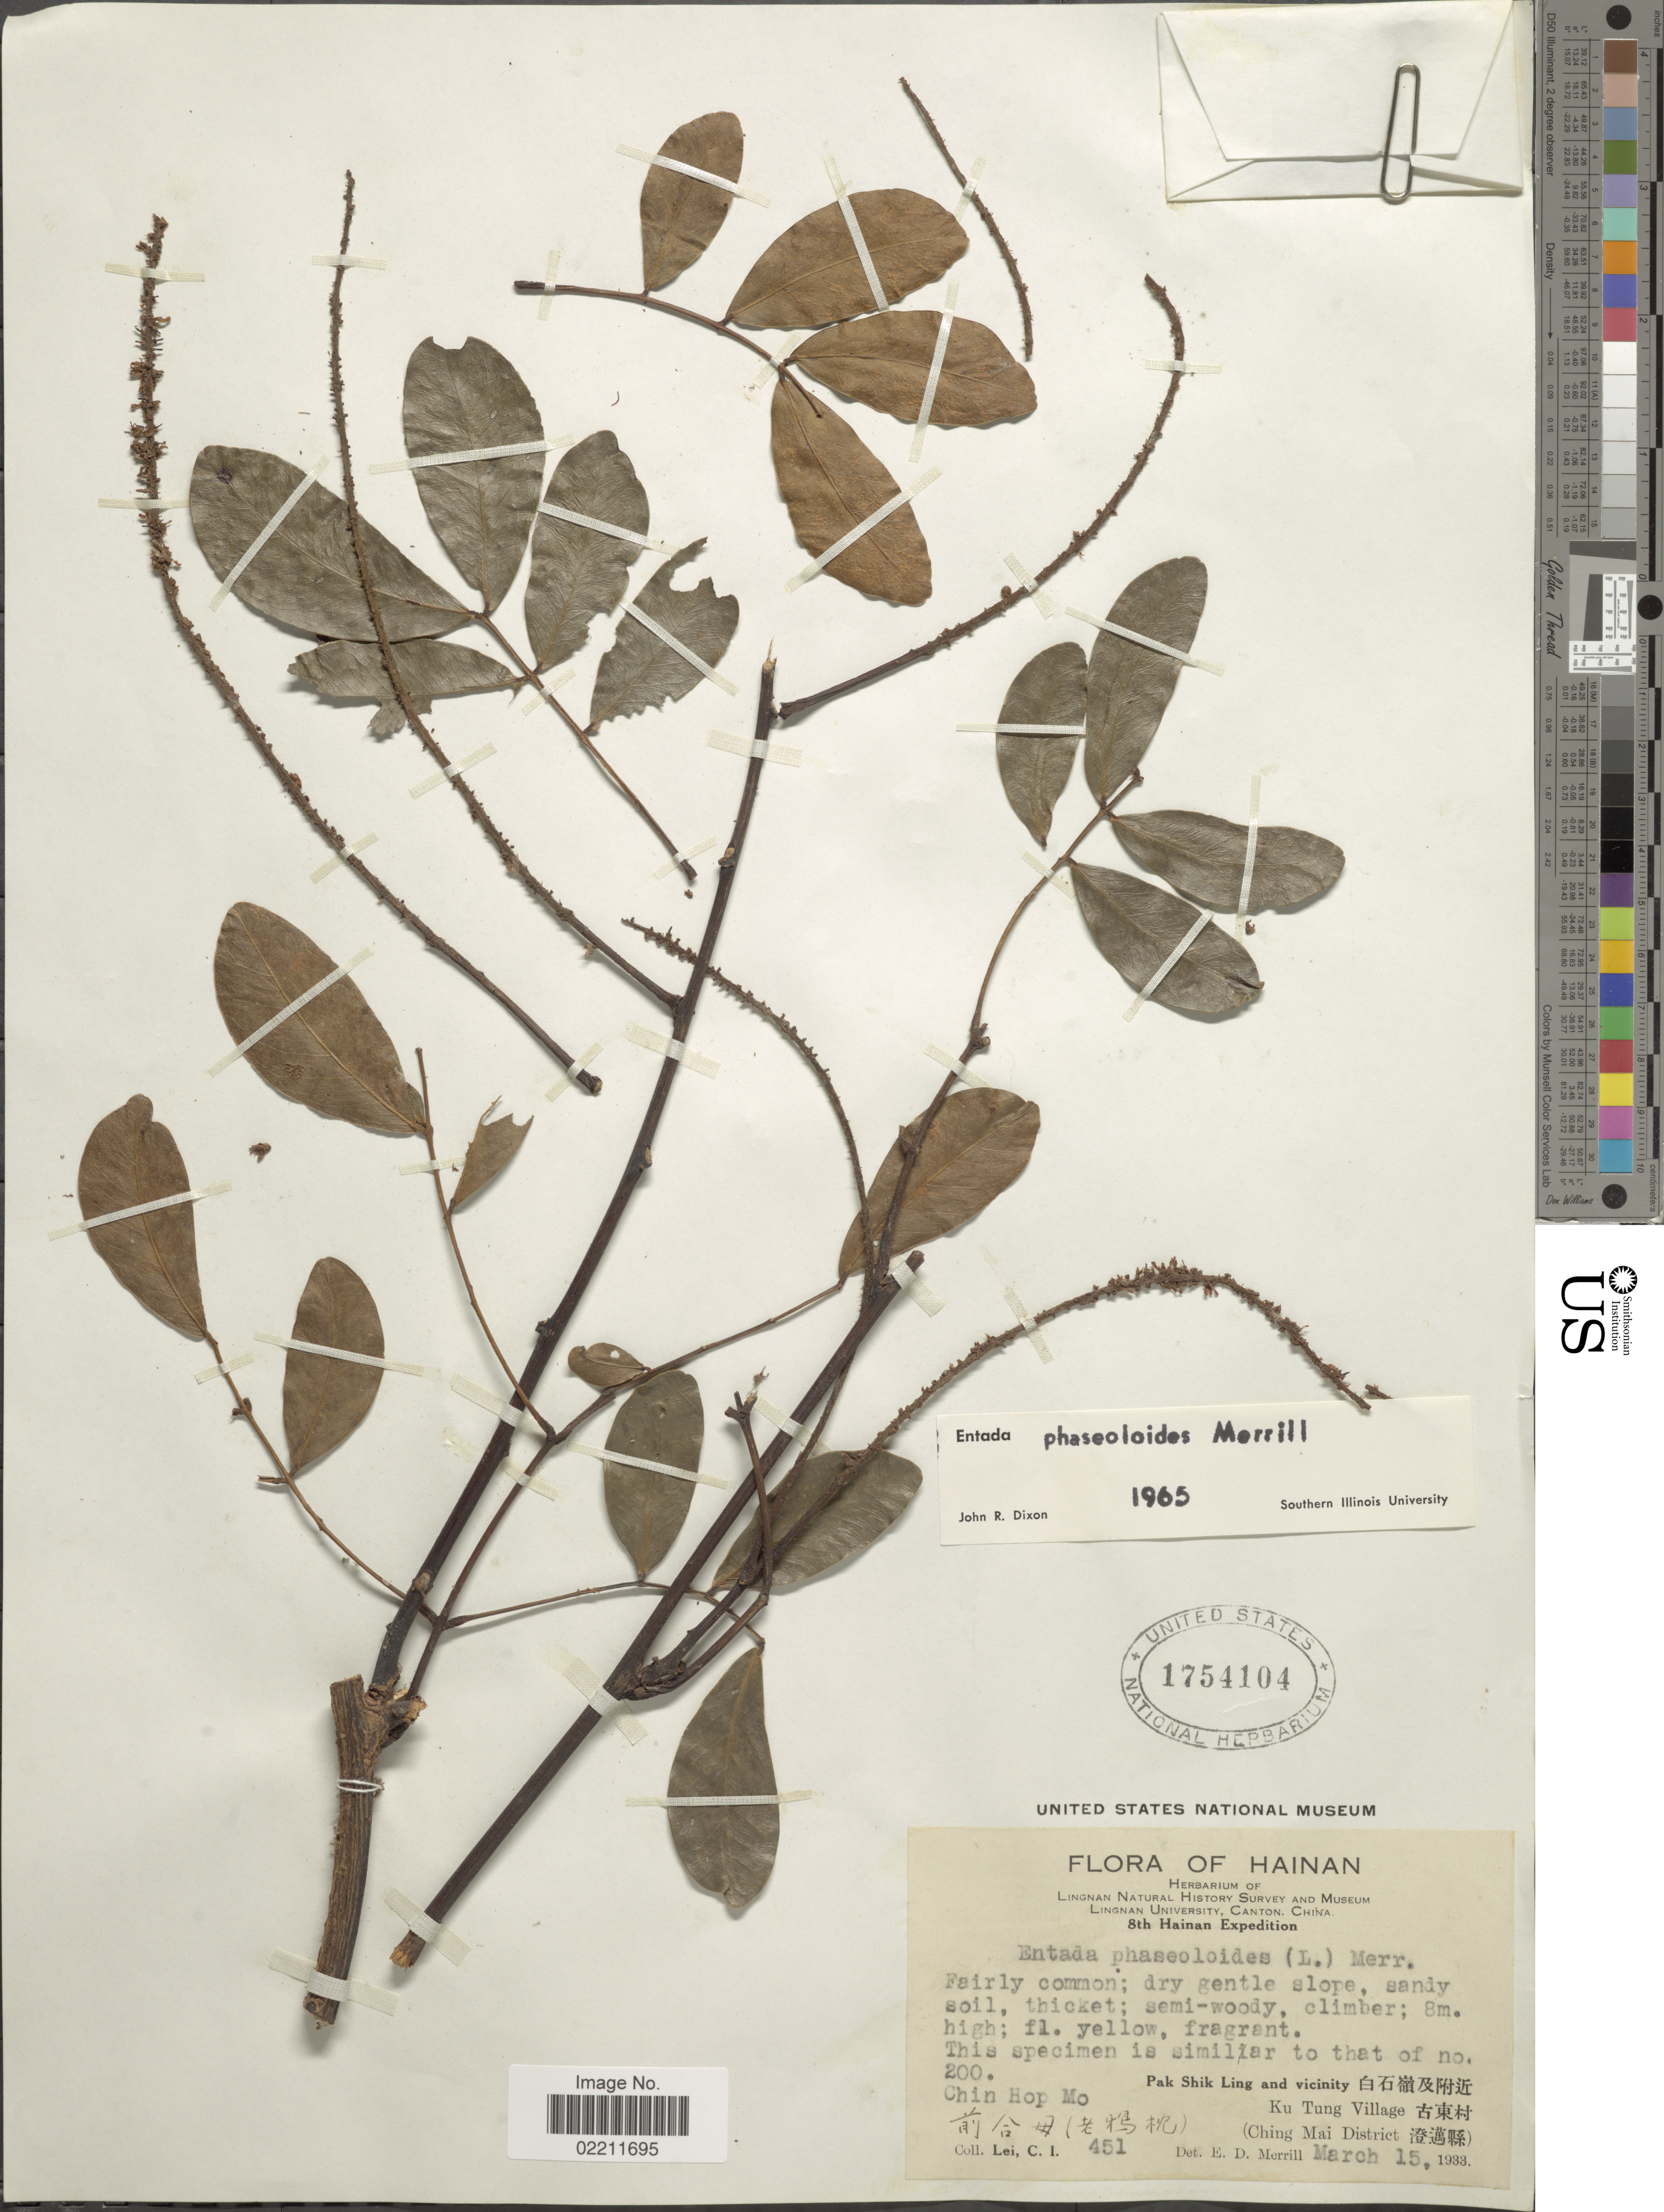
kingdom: Plantae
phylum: Tracheophyta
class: Magnoliopsida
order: Fabales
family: Fabaceae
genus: Entada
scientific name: Entada rheedei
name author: Spreng.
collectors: C. I. Lei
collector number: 451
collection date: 1933-03-15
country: China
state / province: Hainan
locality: Hainan,Pak Shik Ling and vicinity, Ku Tung Village (Ching Mai District).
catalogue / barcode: US 1754104